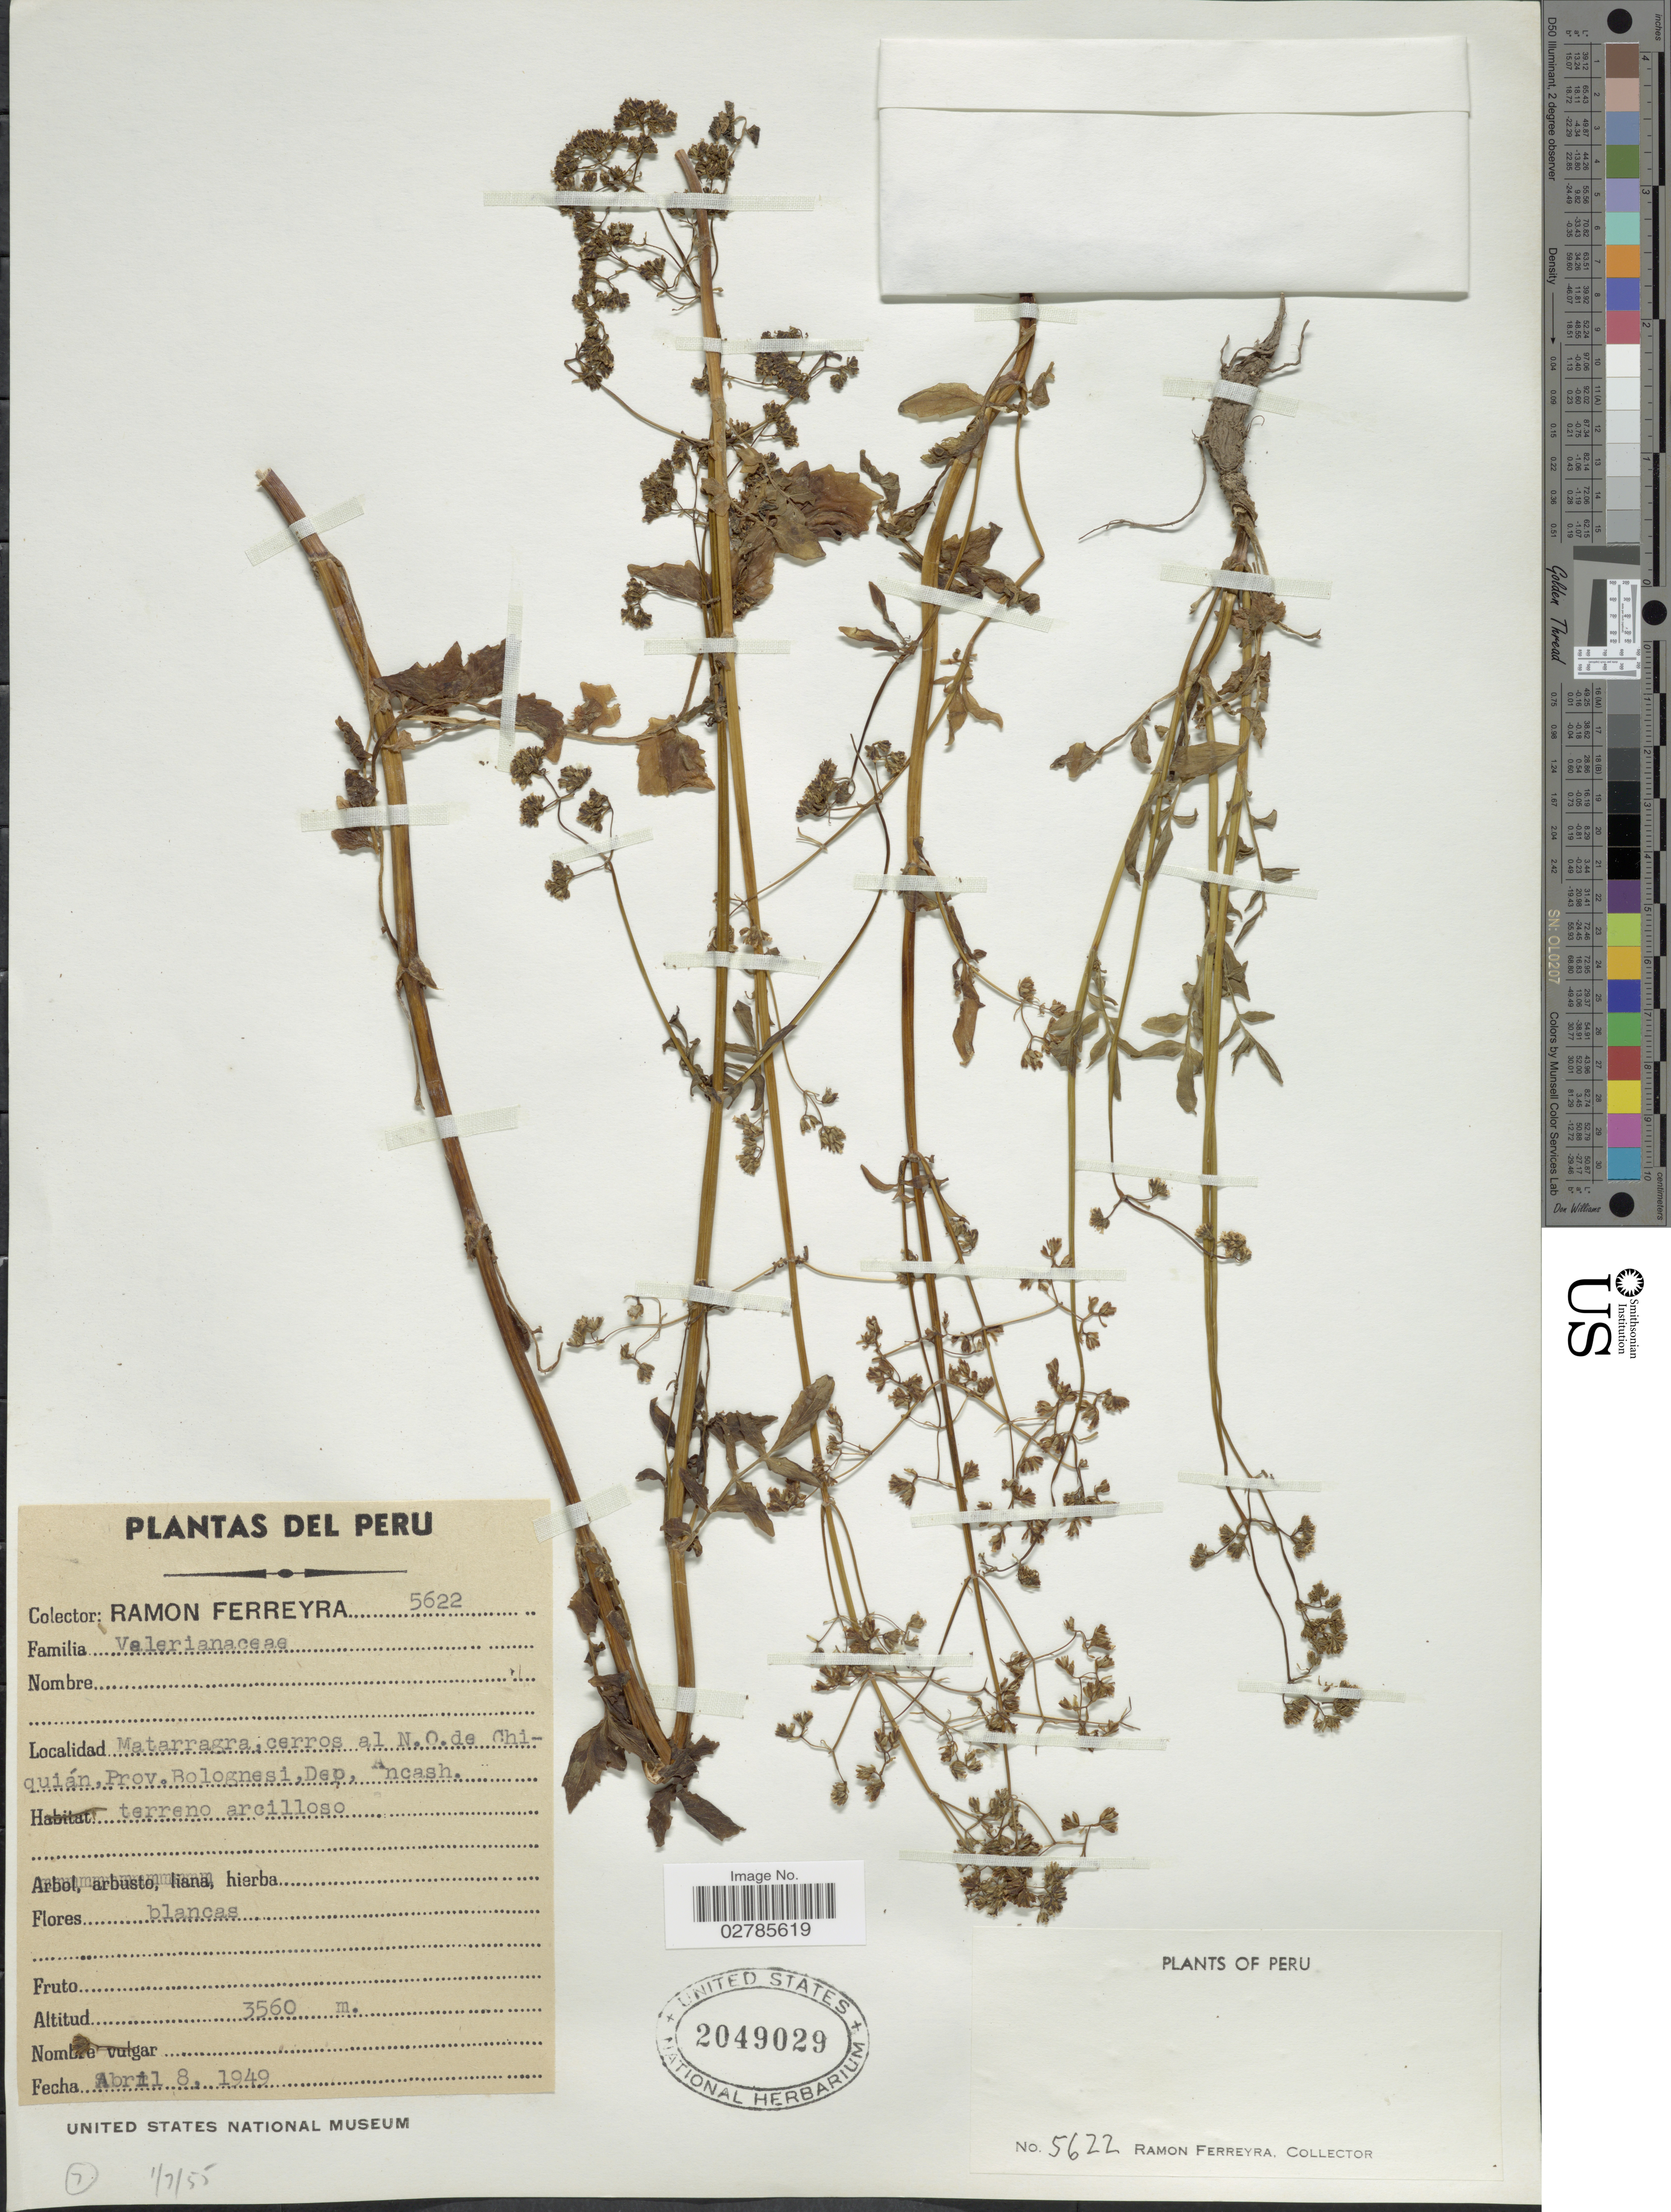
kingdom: Plantae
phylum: Tracheophyta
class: Magnoliopsida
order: Dipsacales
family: Caprifoliaceae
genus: Valeriana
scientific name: Valeriana sp.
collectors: R. A. Ferreyra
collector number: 5622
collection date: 1949-04-08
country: Peru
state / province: Ancash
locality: Matarragra, cerros al N.O. de Chiquián, Prov. Bolognesi, Dep. Ancash.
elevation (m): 3560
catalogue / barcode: US 2049029